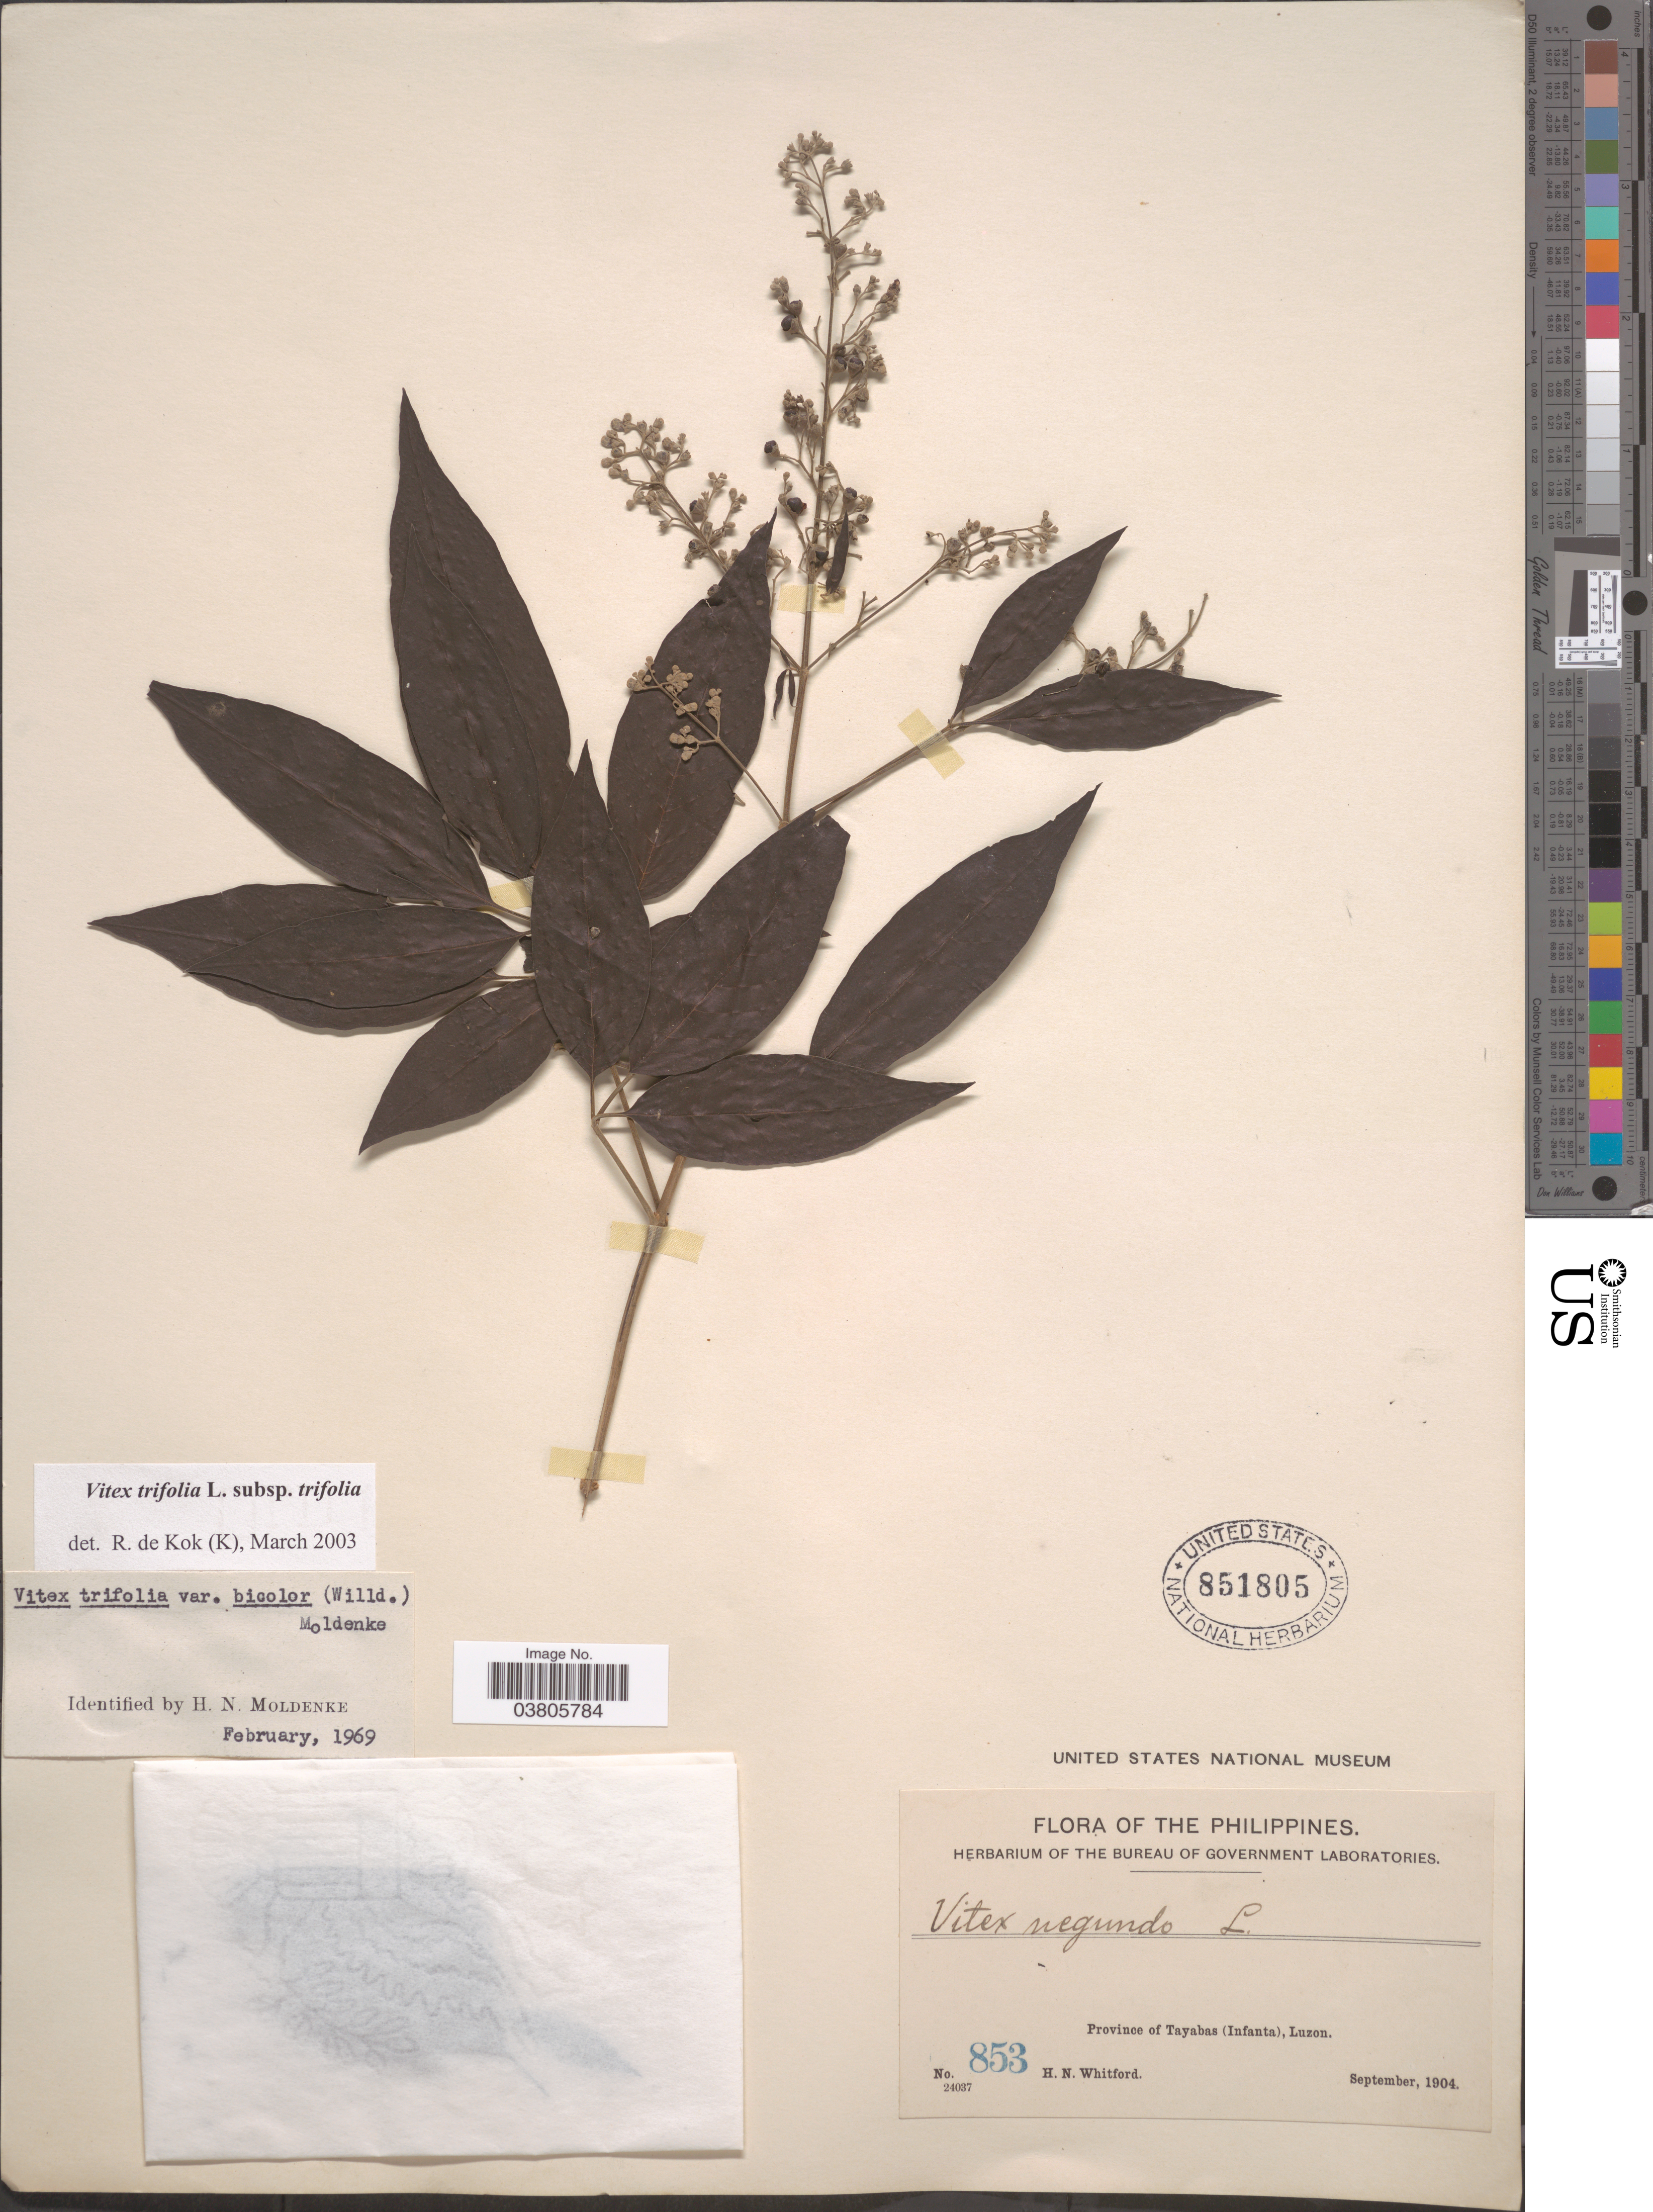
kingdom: Plantae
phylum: Tracheophyta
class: Magnoliopsida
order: Lamiales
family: Lamiaceae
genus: Vitex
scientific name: Vitex trifolia subsp. trifolia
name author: Vahl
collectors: H. N. Whitford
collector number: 853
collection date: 1904-09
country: Philippines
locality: Province of Tayabas (Infanta), Luzon.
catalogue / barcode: US 851805